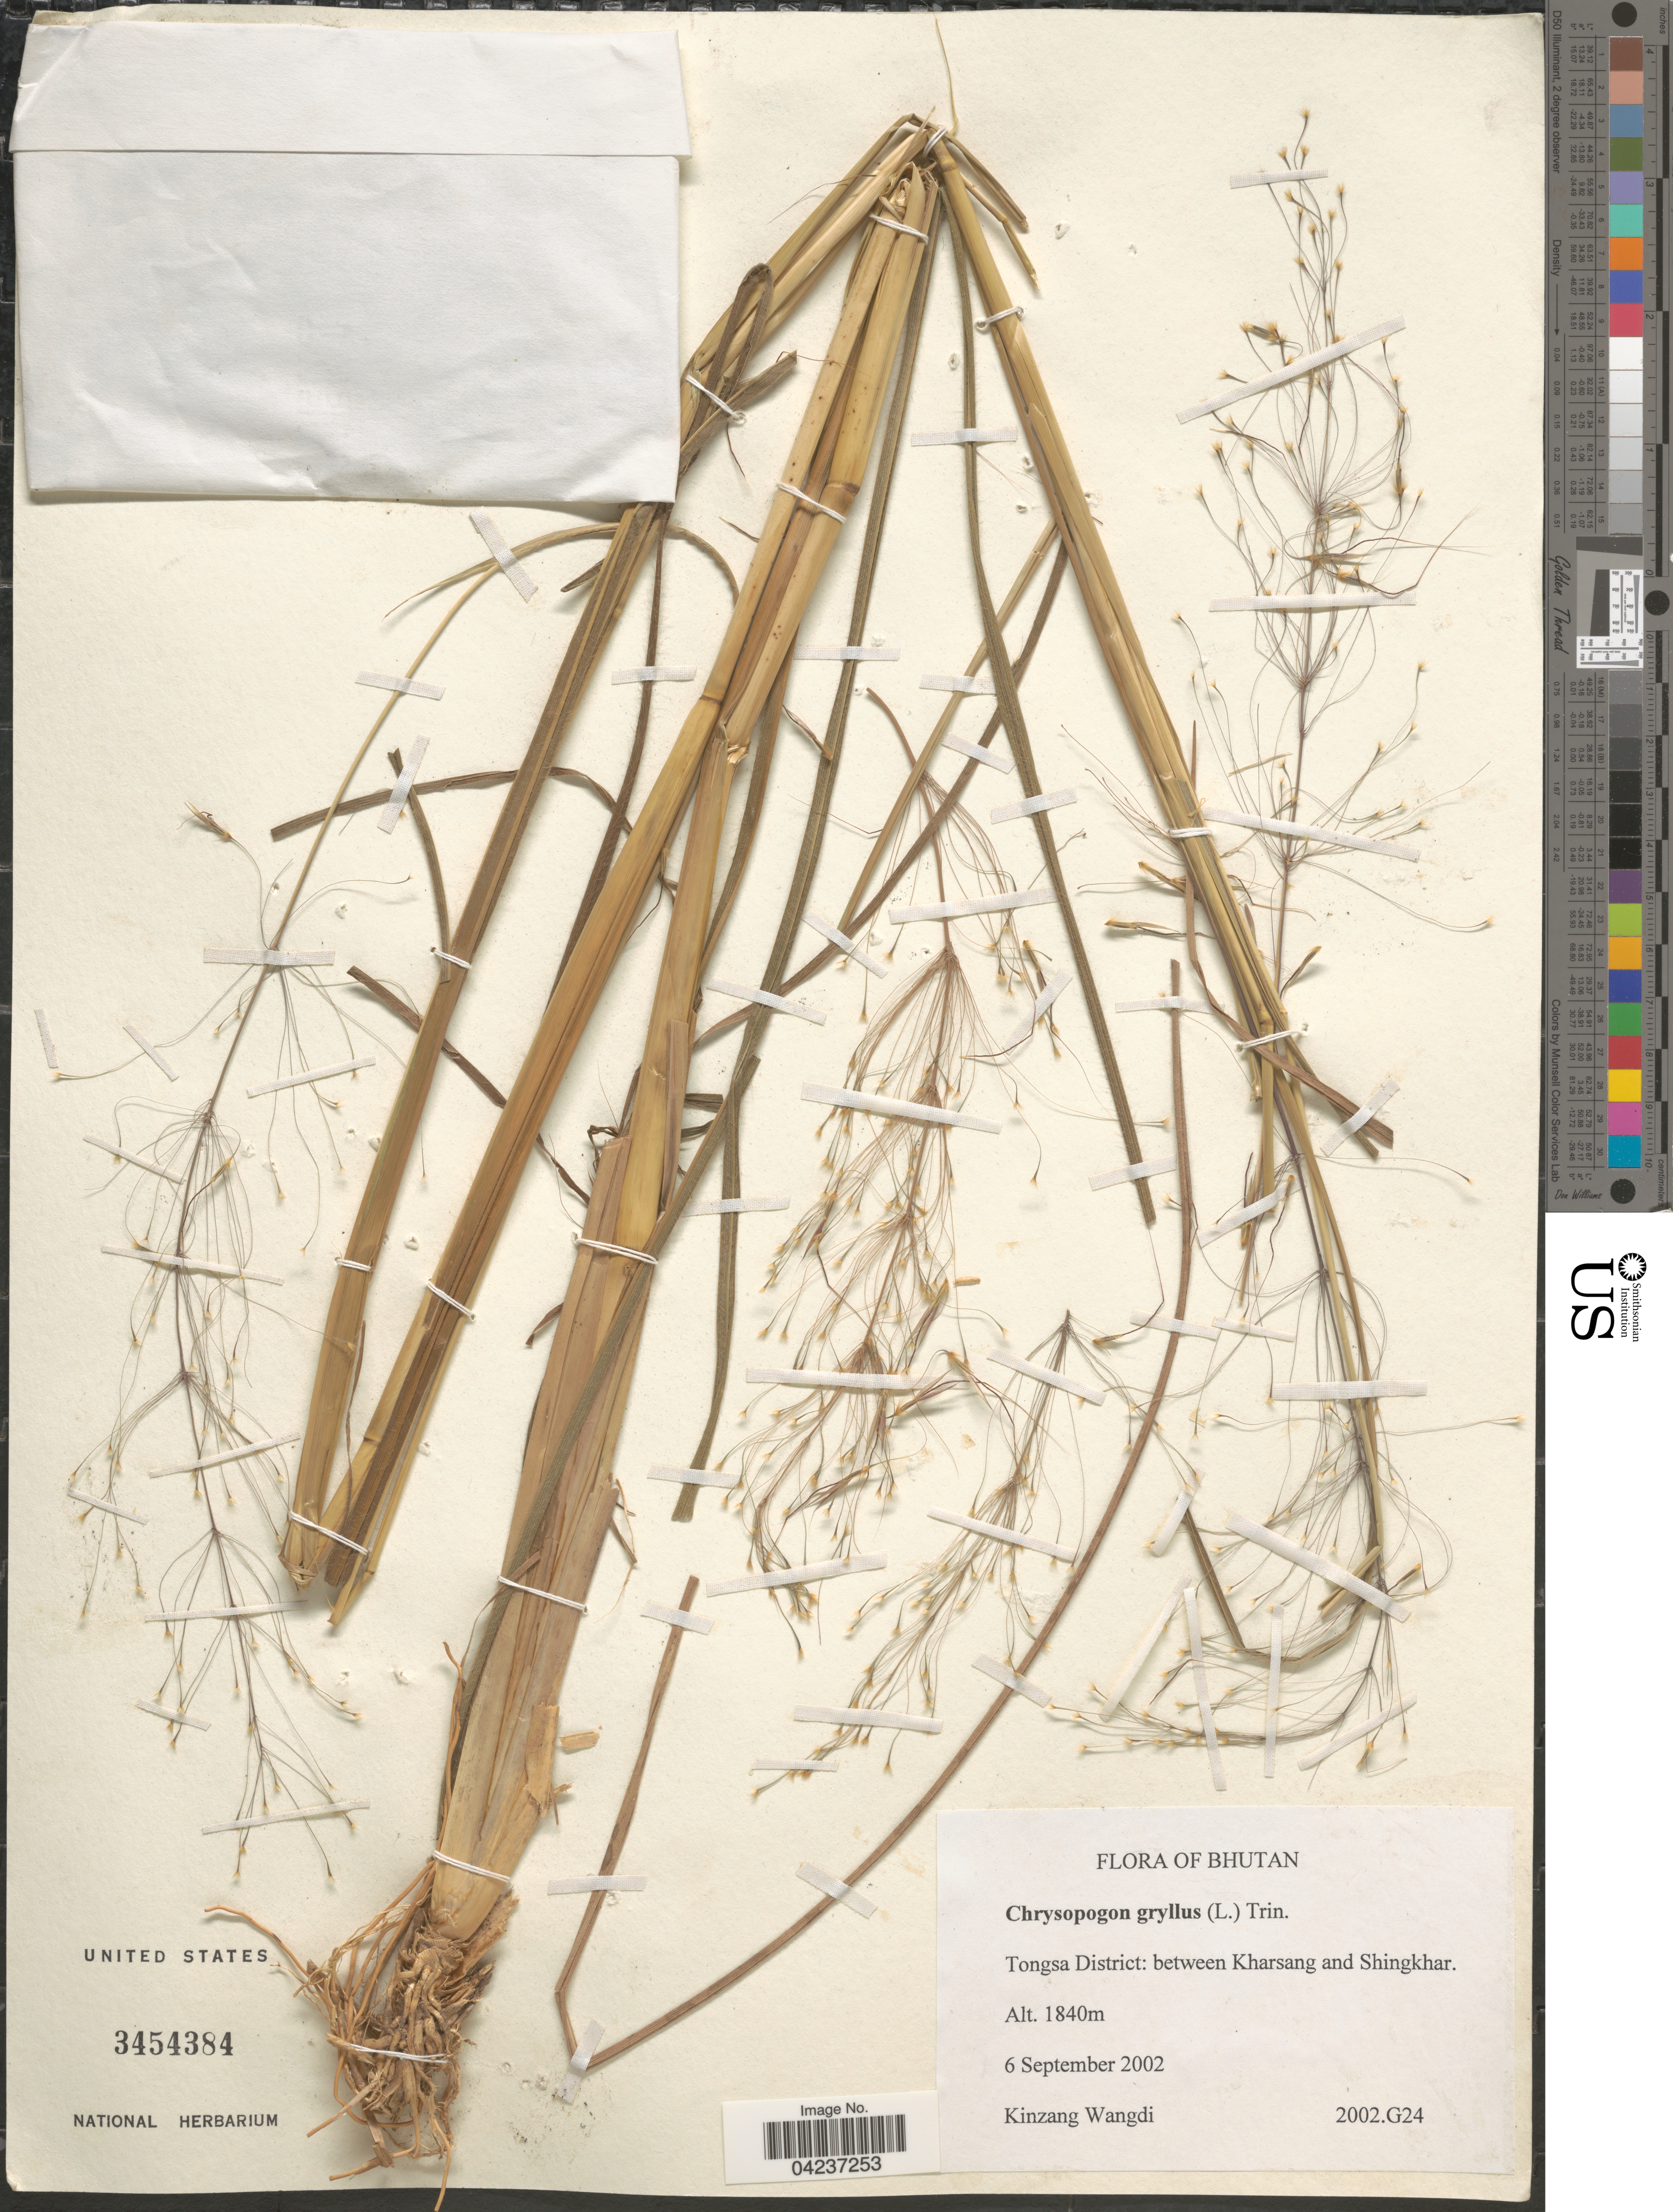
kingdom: Plantae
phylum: Tracheophyta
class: Liliopsida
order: Poales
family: Poaceae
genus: Chrysopogon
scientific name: Chrysopogon gryllus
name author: (L.) Trin.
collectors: K. Wangdi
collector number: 2002.G24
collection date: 2002-09-06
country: Bhutan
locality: Tongsa District: between Kharsang and Shingkhar.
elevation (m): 1840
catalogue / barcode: US 3454384